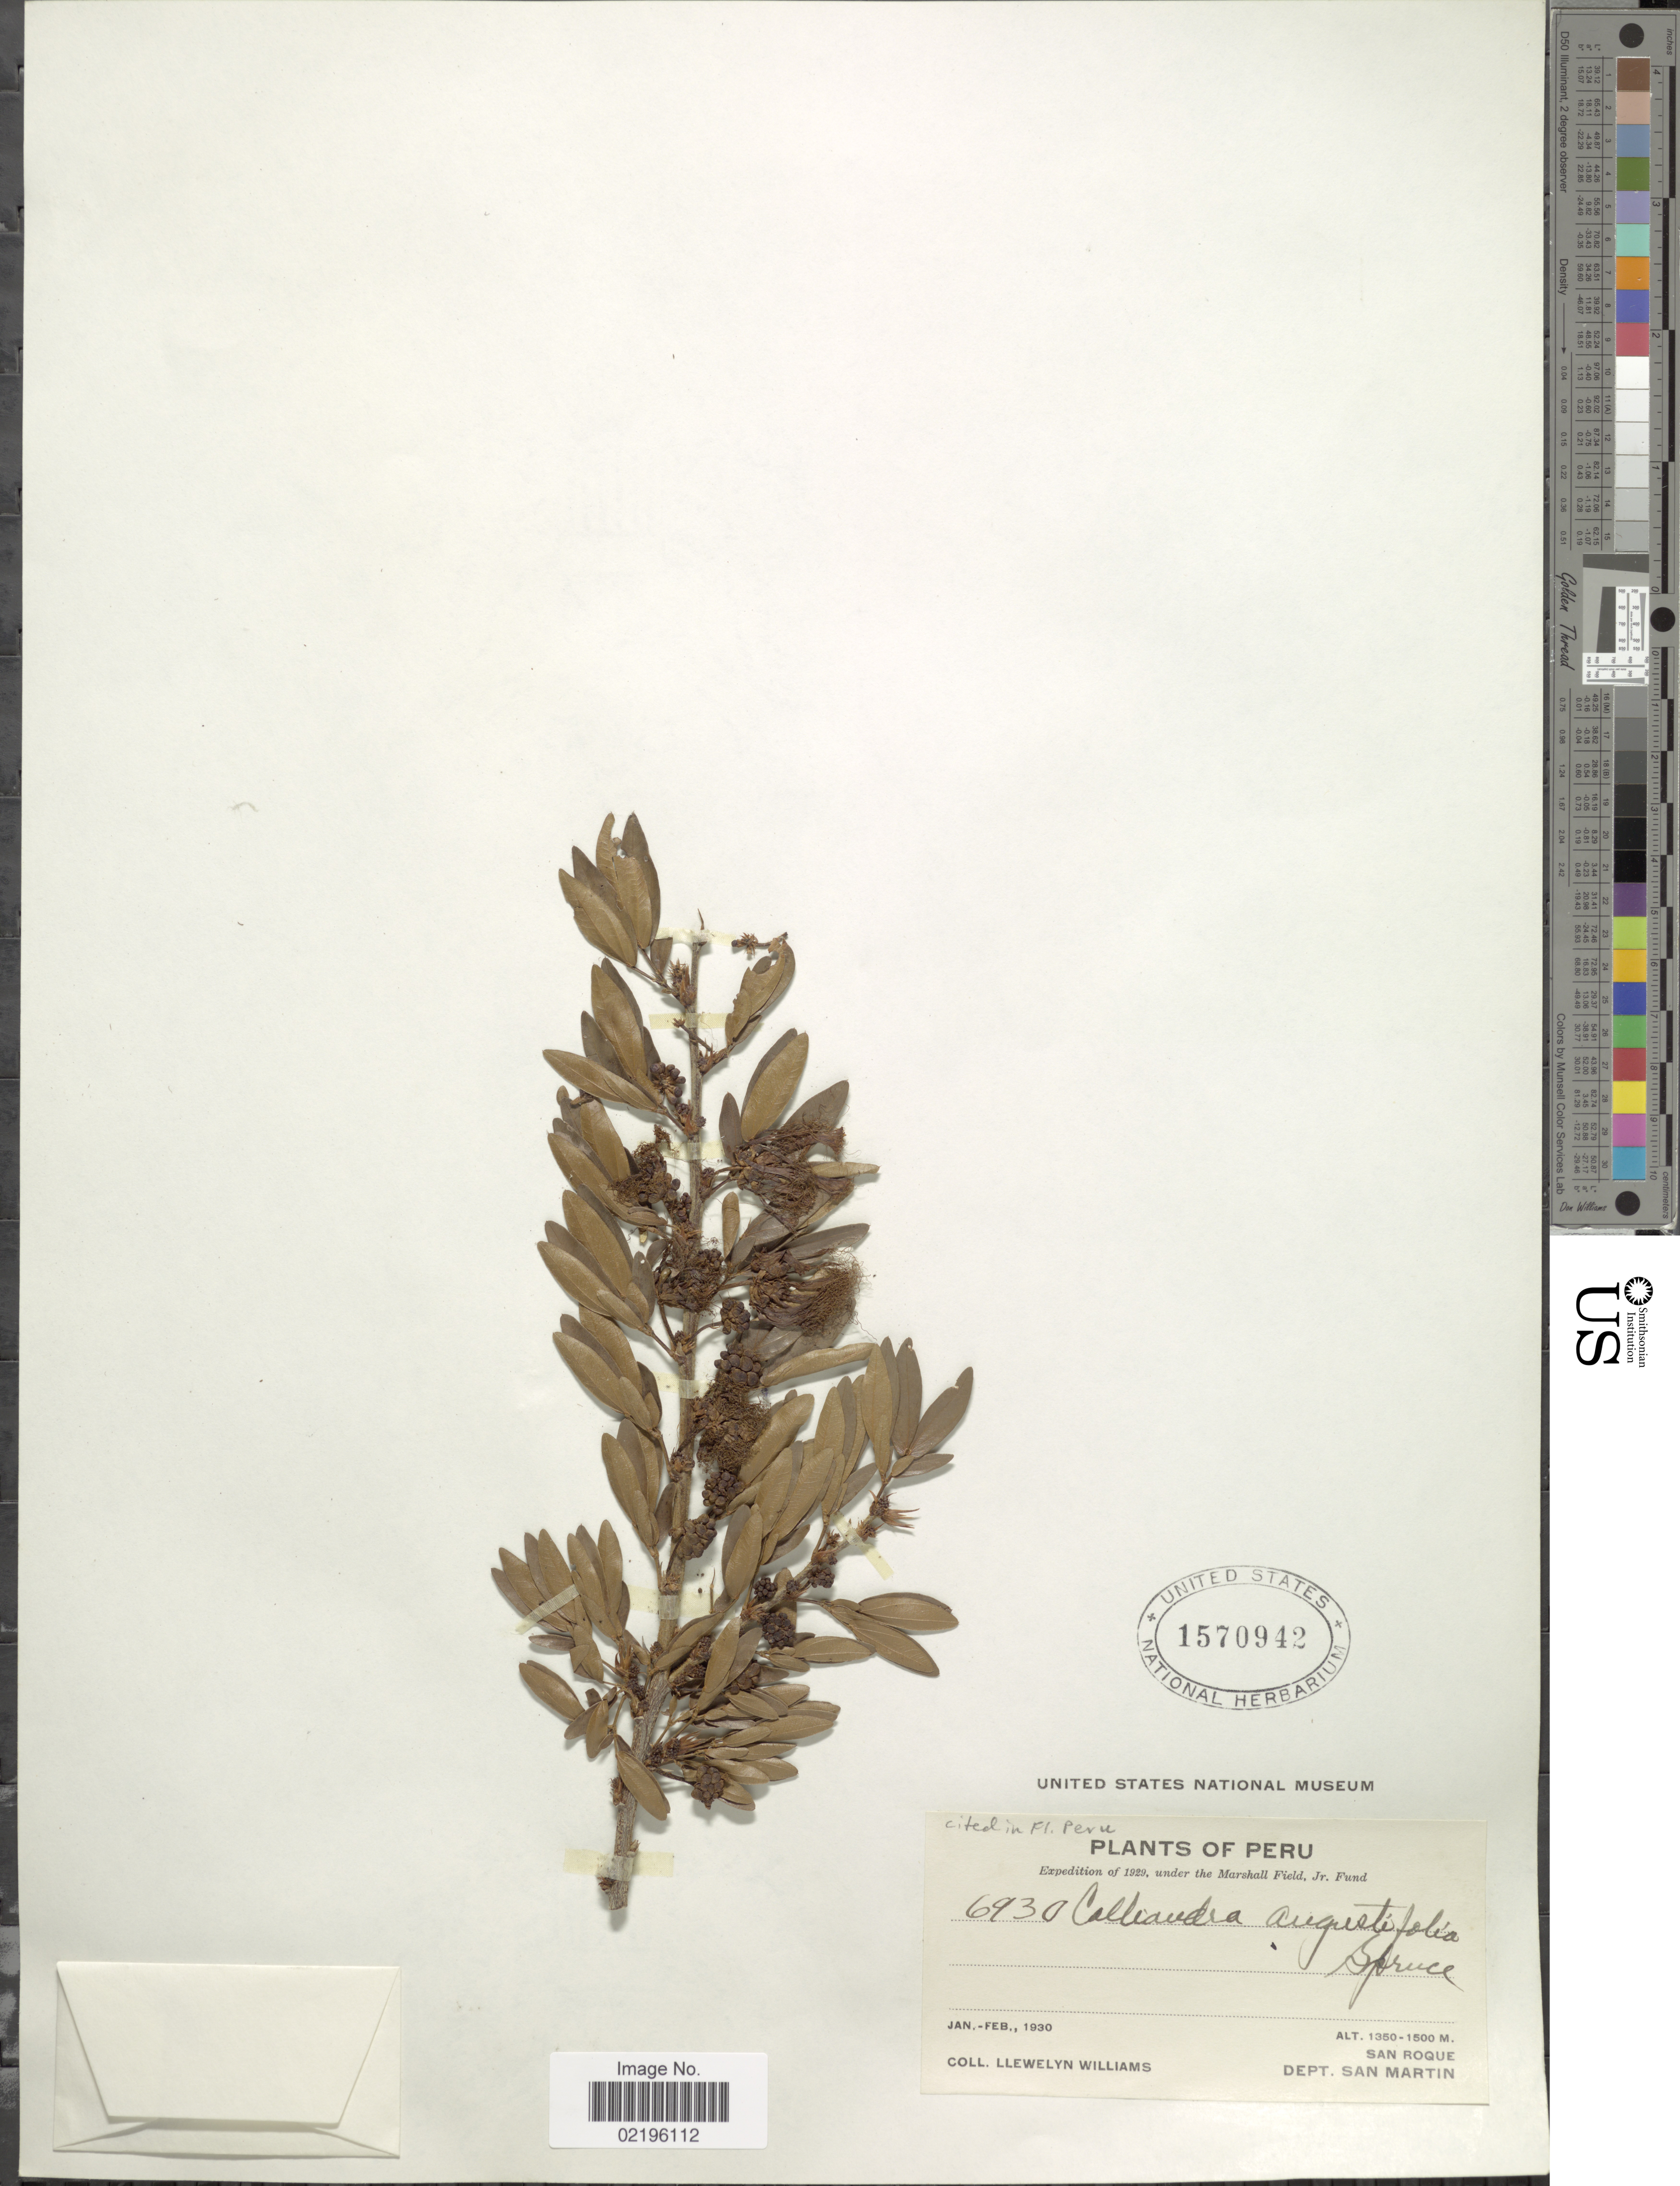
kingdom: Plantae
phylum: Tracheophyta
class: Magnoliopsida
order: Fabales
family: Fabaceae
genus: Calliandra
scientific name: Calliandra angustifolia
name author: Spruce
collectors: Ll. Williams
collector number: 6930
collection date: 1930-01/1930-02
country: Peru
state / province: San Martín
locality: San Roque. Dept. San Martin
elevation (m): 1350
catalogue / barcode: US 1570942